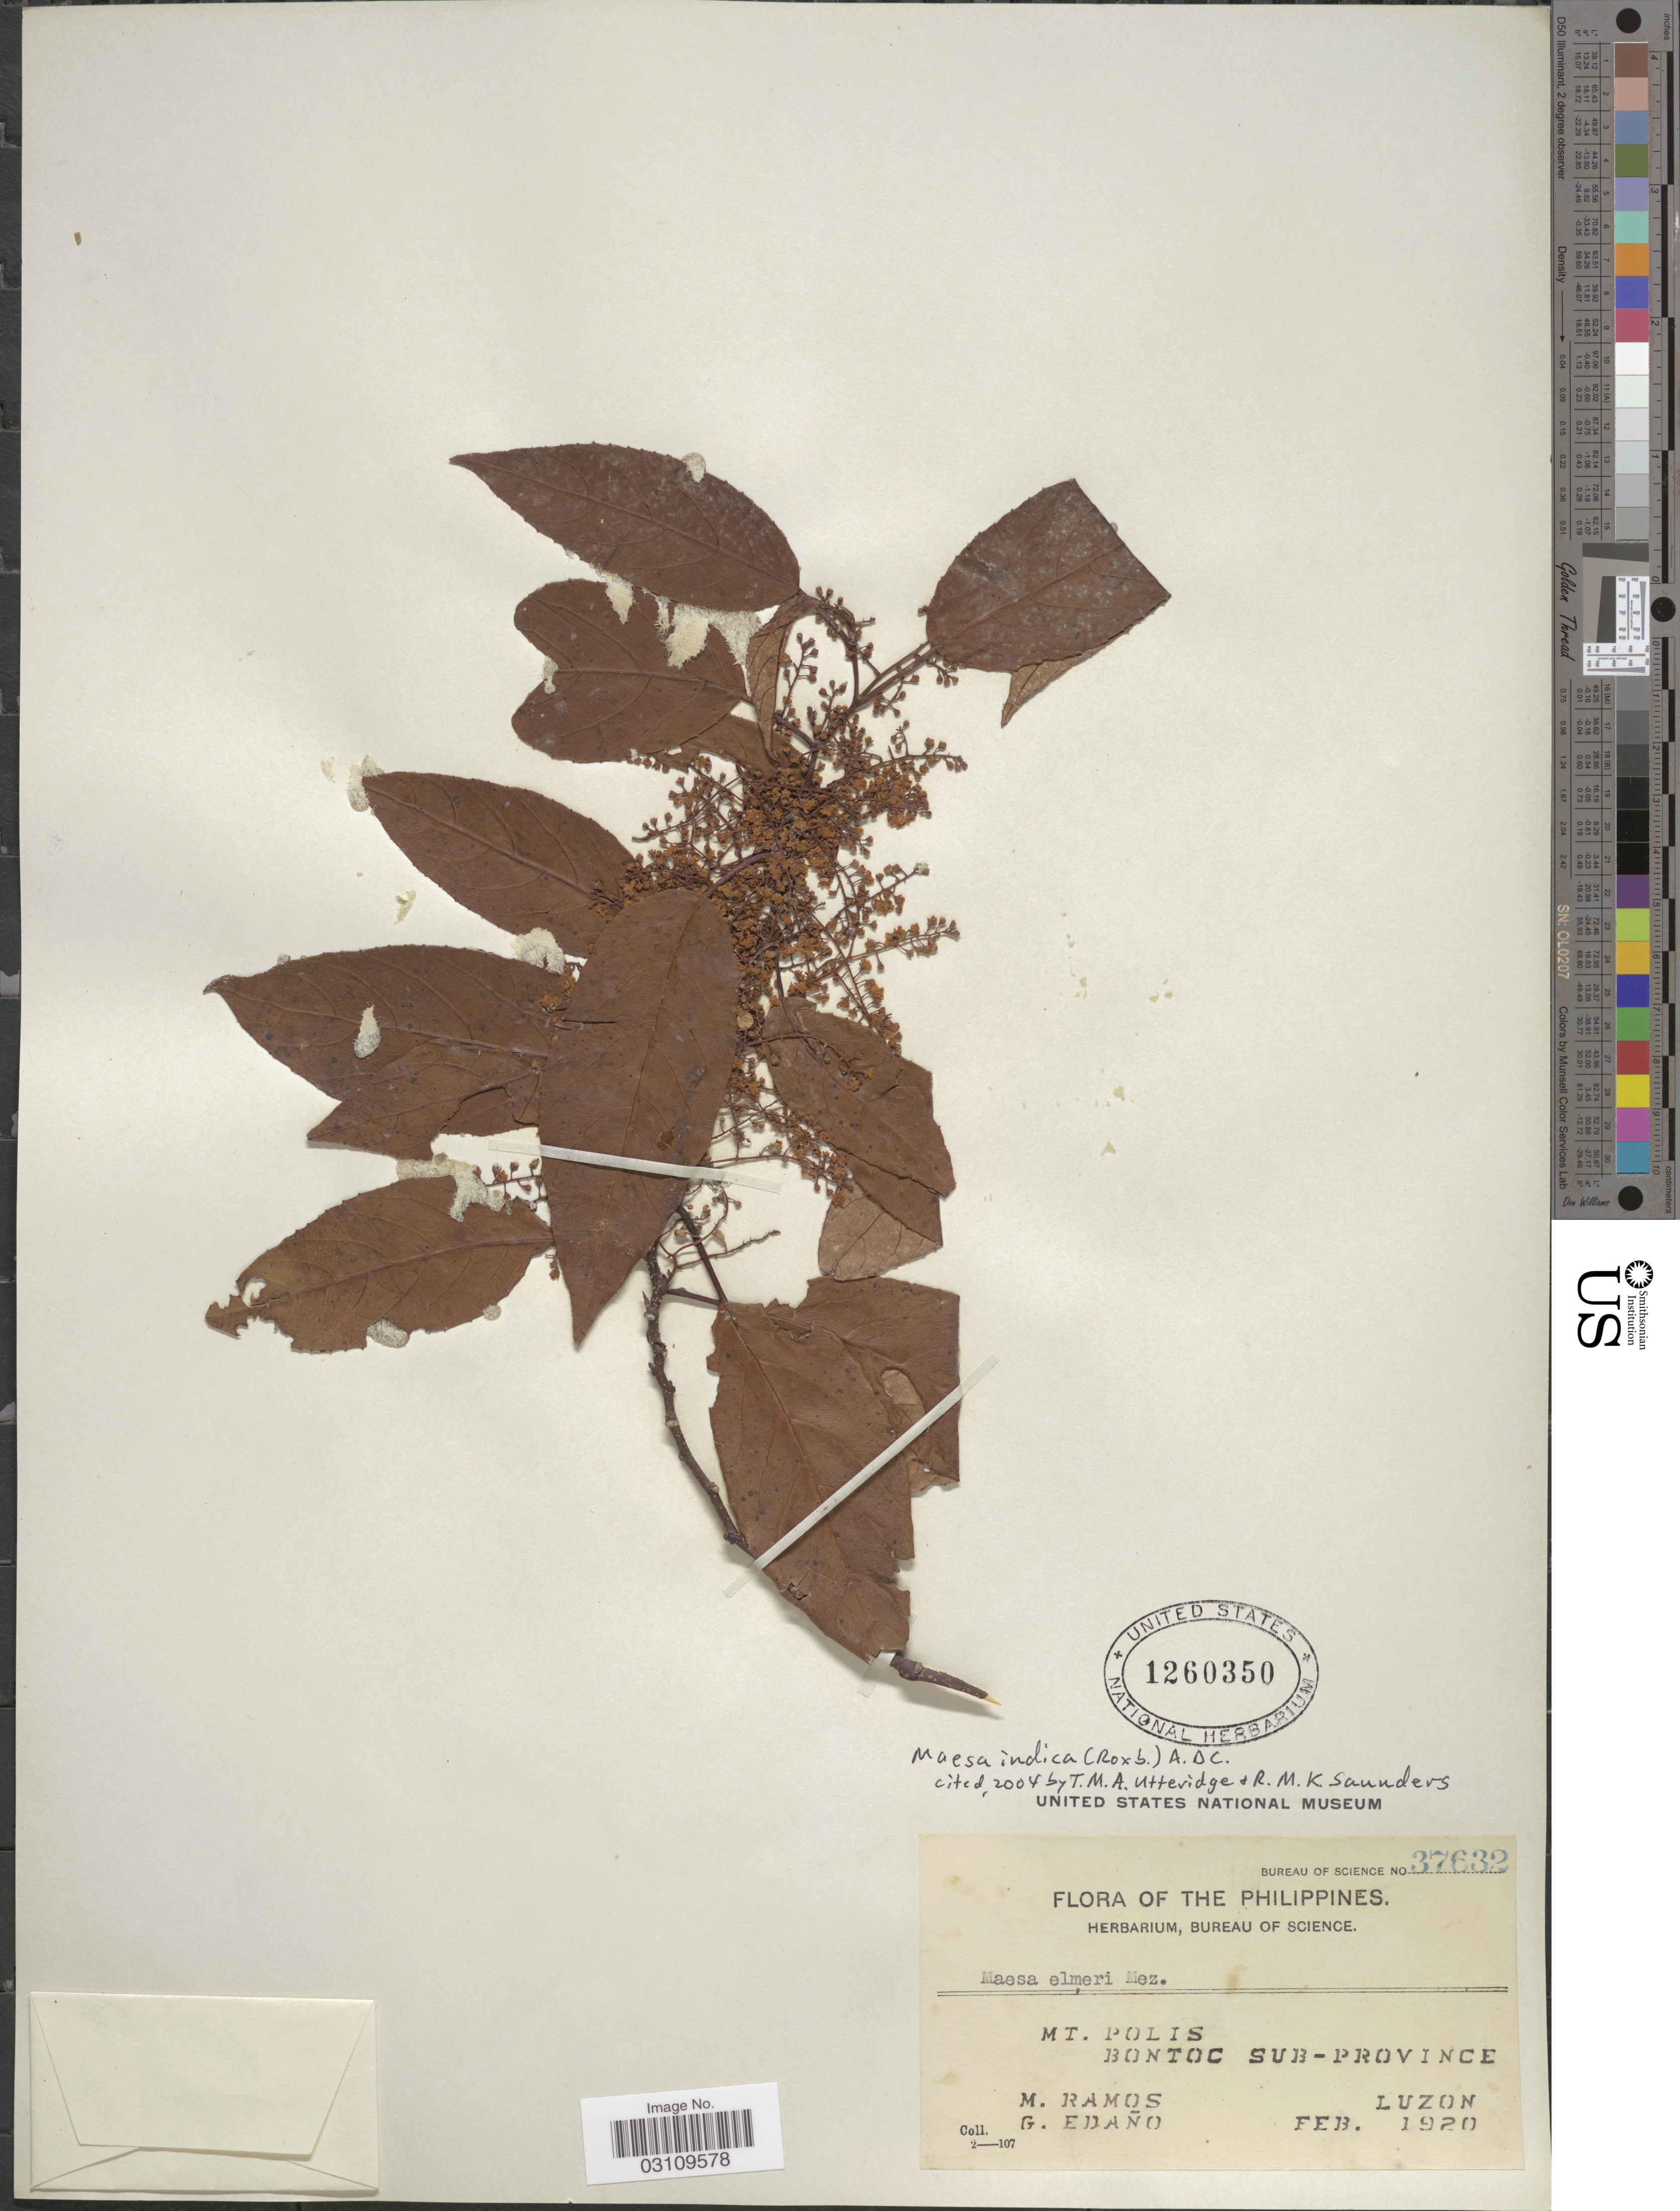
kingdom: Plantae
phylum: Tracheophyta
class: Magnoliopsida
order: Ericales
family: Primulaceae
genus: Maesa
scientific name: Maesa indica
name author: (Roxb.) A. DC.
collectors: M. Ramos & G. Edaño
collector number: Bureau of Science 37632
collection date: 1920-02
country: Philippines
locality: Mt. Polis, Bontoc Sub-Province, Luzon.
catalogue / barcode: US 1260350